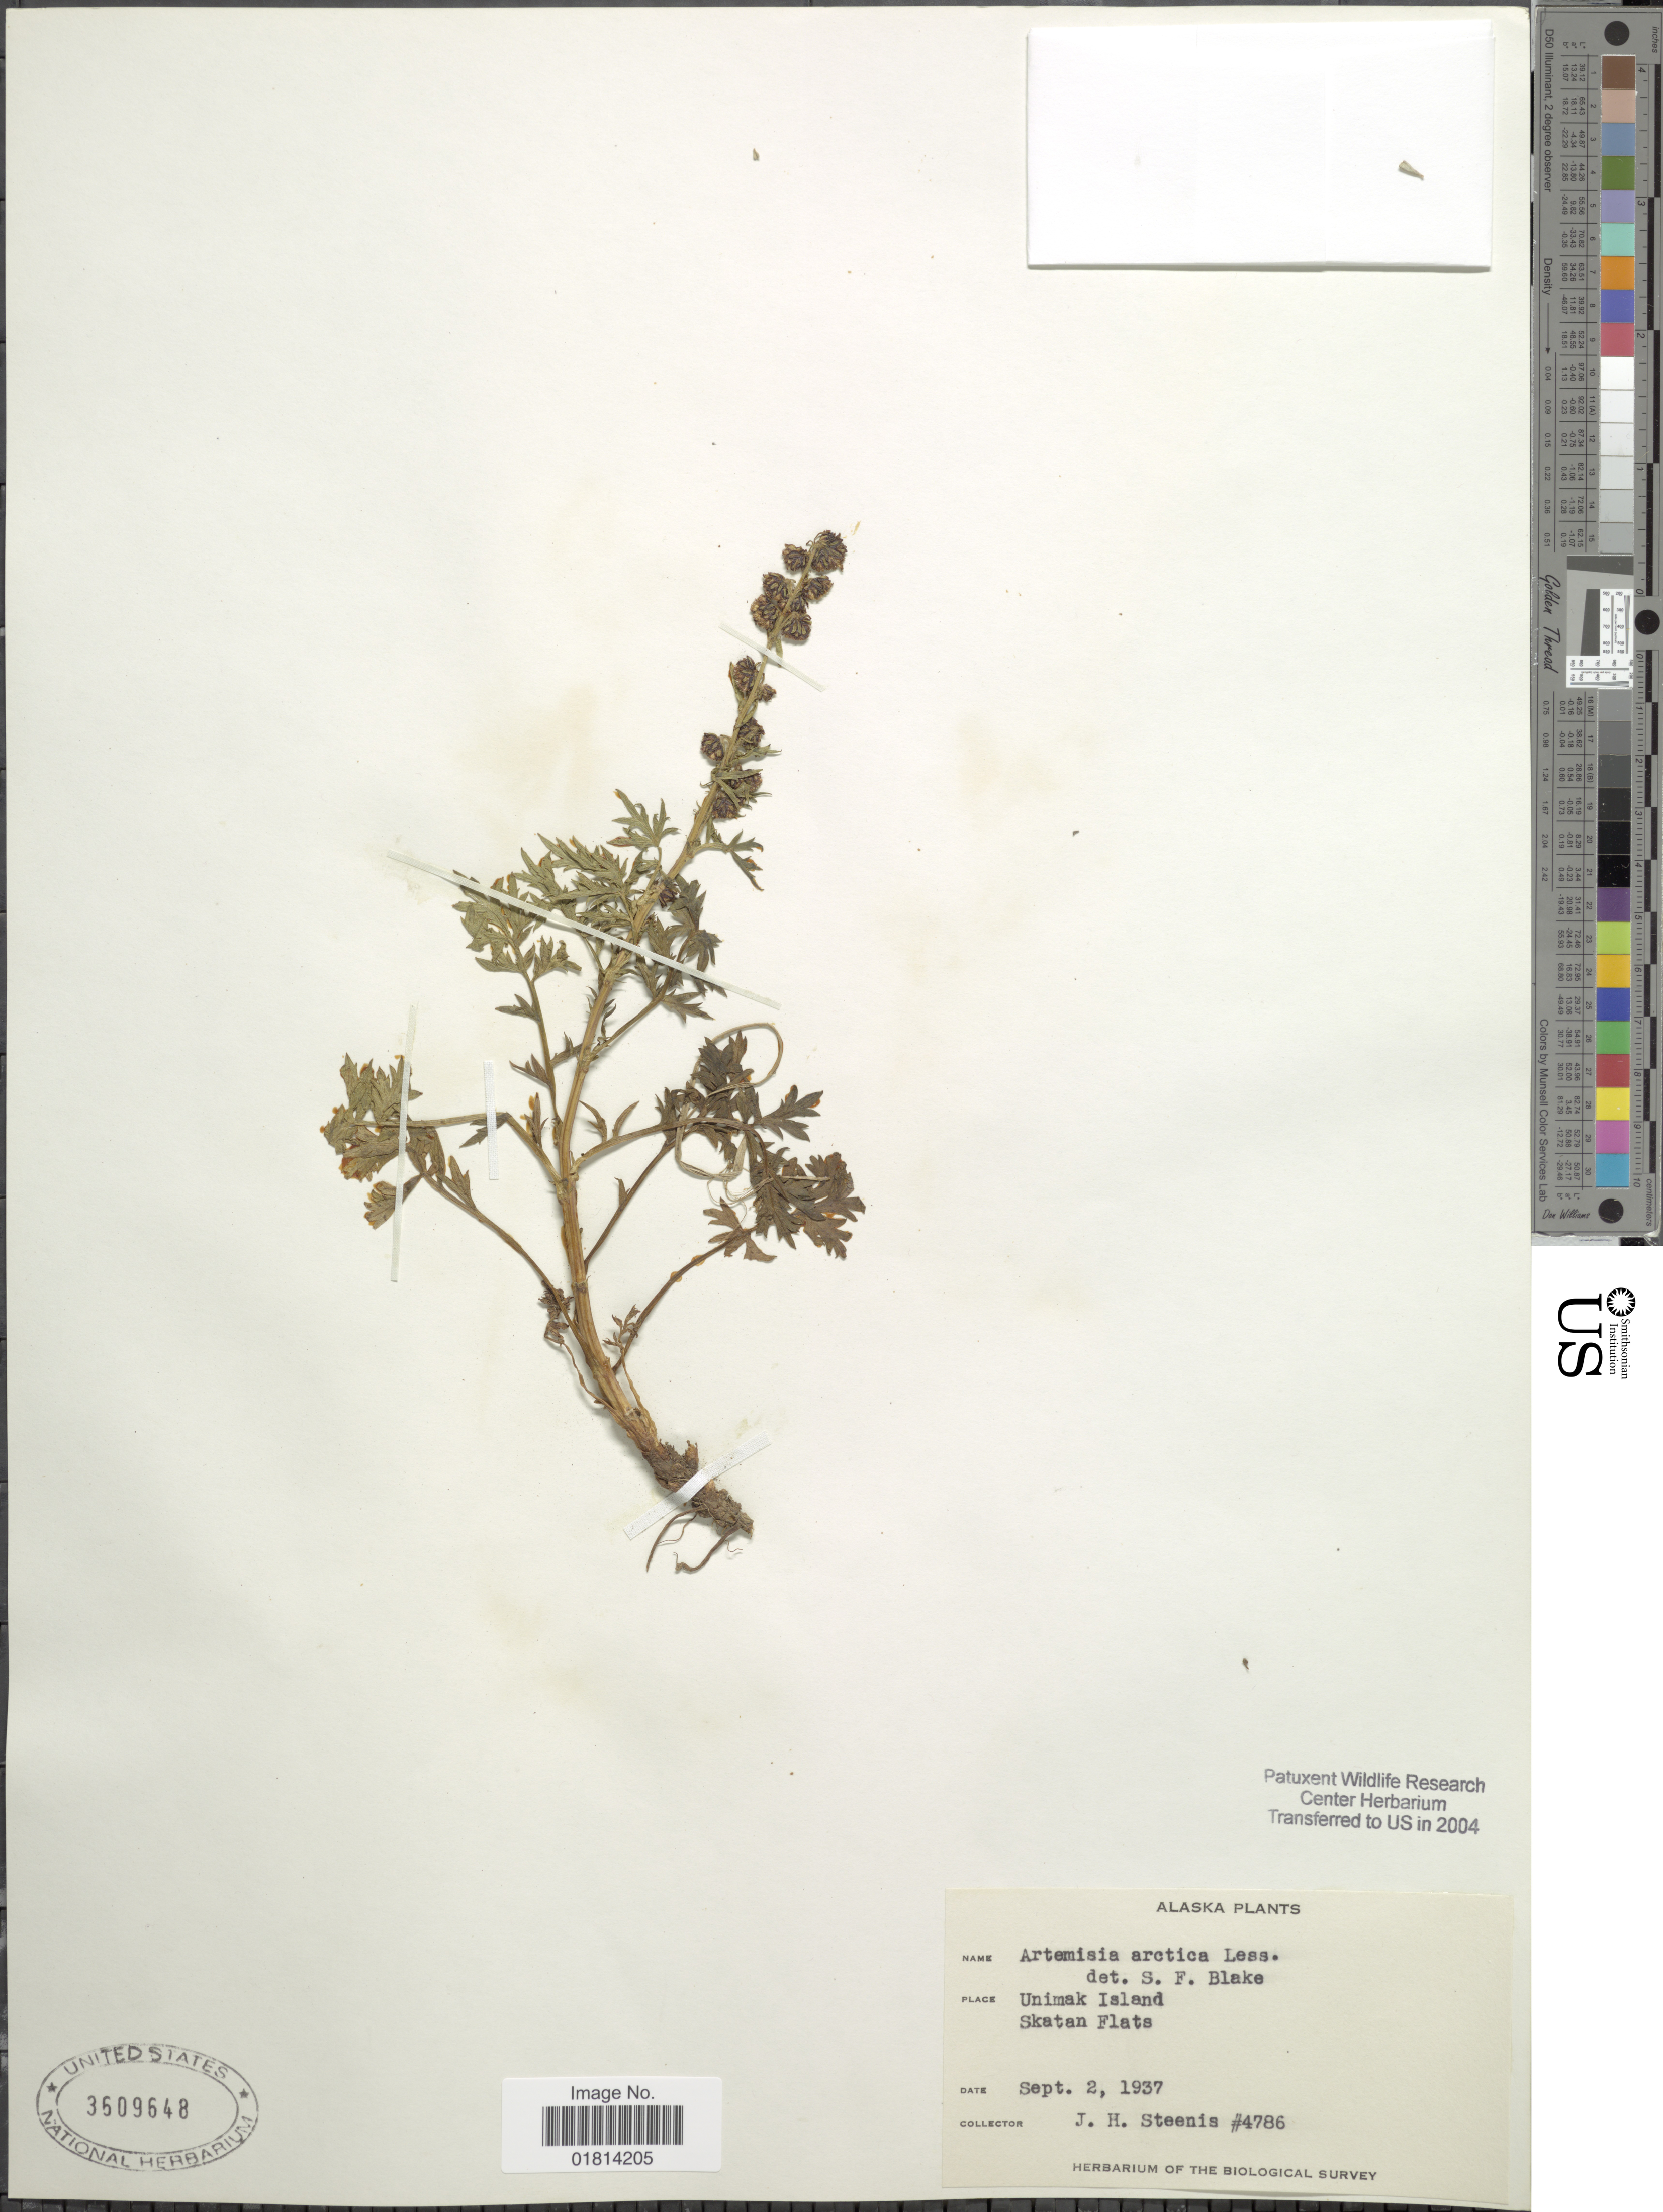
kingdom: Plantae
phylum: Tracheophyta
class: Magnoliopsida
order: Asterales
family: Asteraceae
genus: Artemisia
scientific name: Artemisia arctica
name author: Less.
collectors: J. H. Steenis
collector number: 4786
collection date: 1937-09-02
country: United States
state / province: Alaska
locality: Unimak Island. Skatan Flats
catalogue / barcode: US 3609648